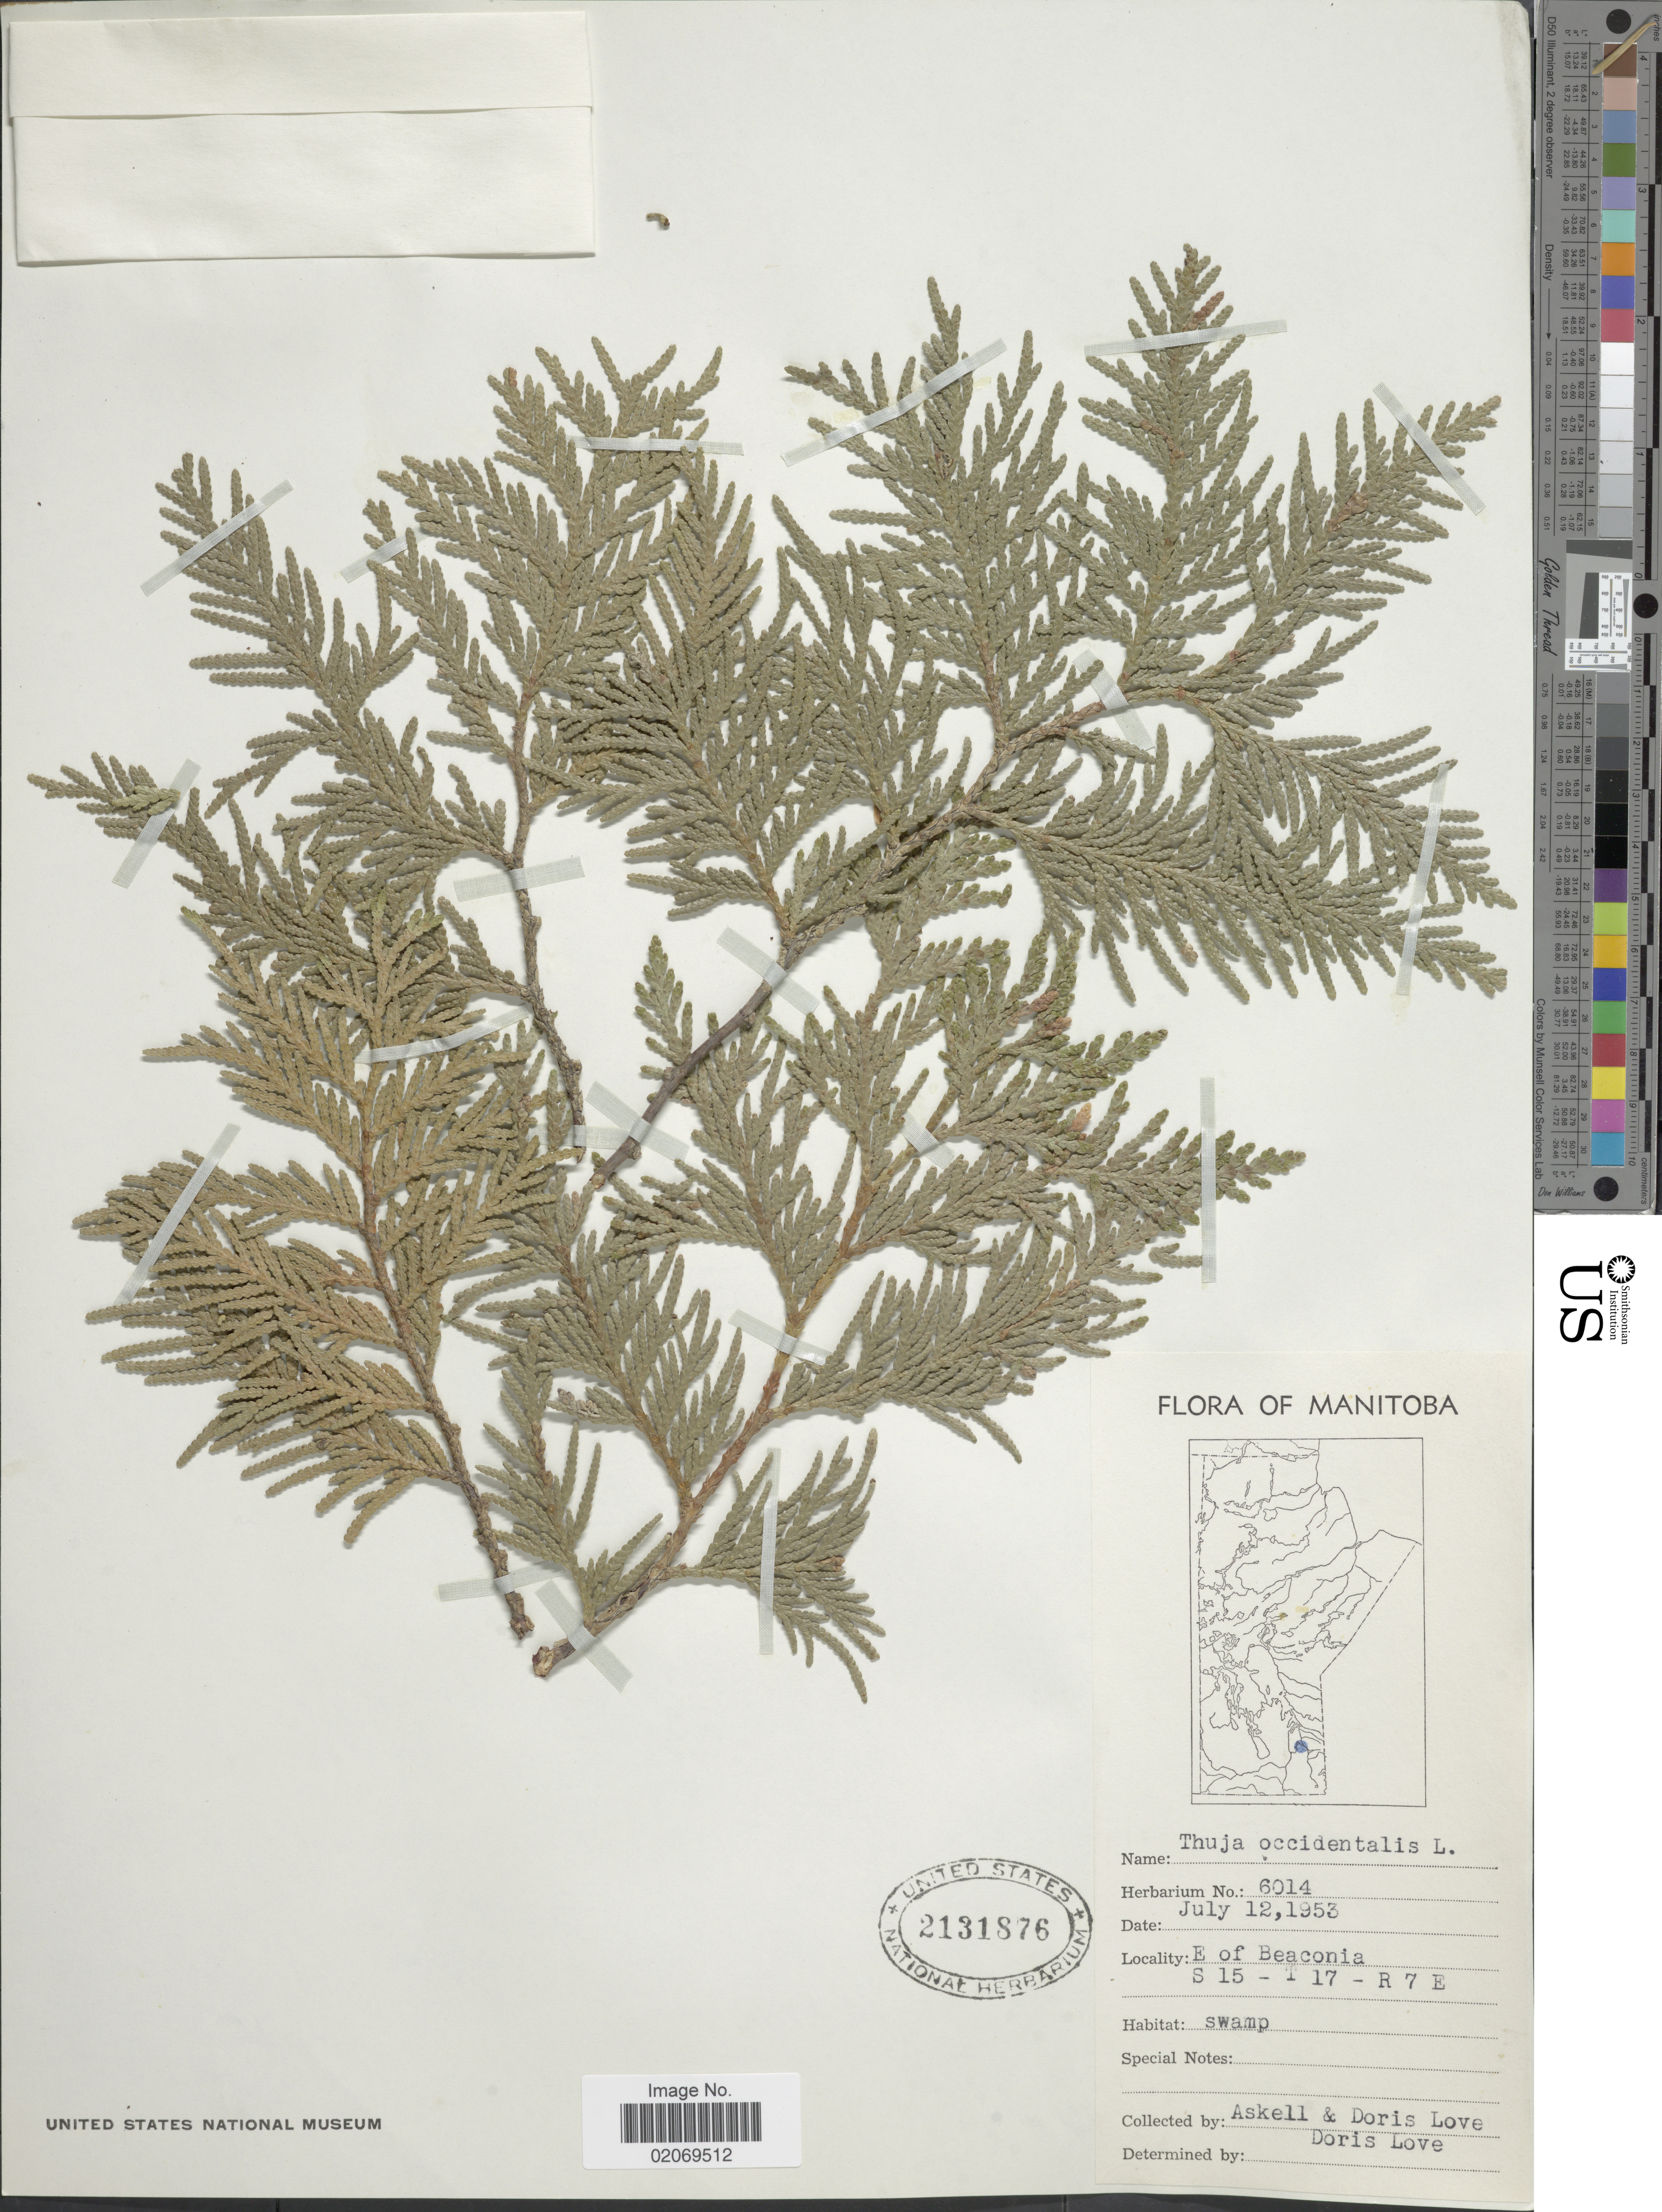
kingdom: Plantae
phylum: Tracheophyta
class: Pinopsida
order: Pinales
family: Cupressaceae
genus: Thuja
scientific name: Thuja occidentalis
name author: L.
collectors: Á. Löve & D. Löve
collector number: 6014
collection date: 1953-07-12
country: Canada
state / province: Manitoba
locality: E of Beaconia S 15 - T 17 - R 7 E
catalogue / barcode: US 2131876